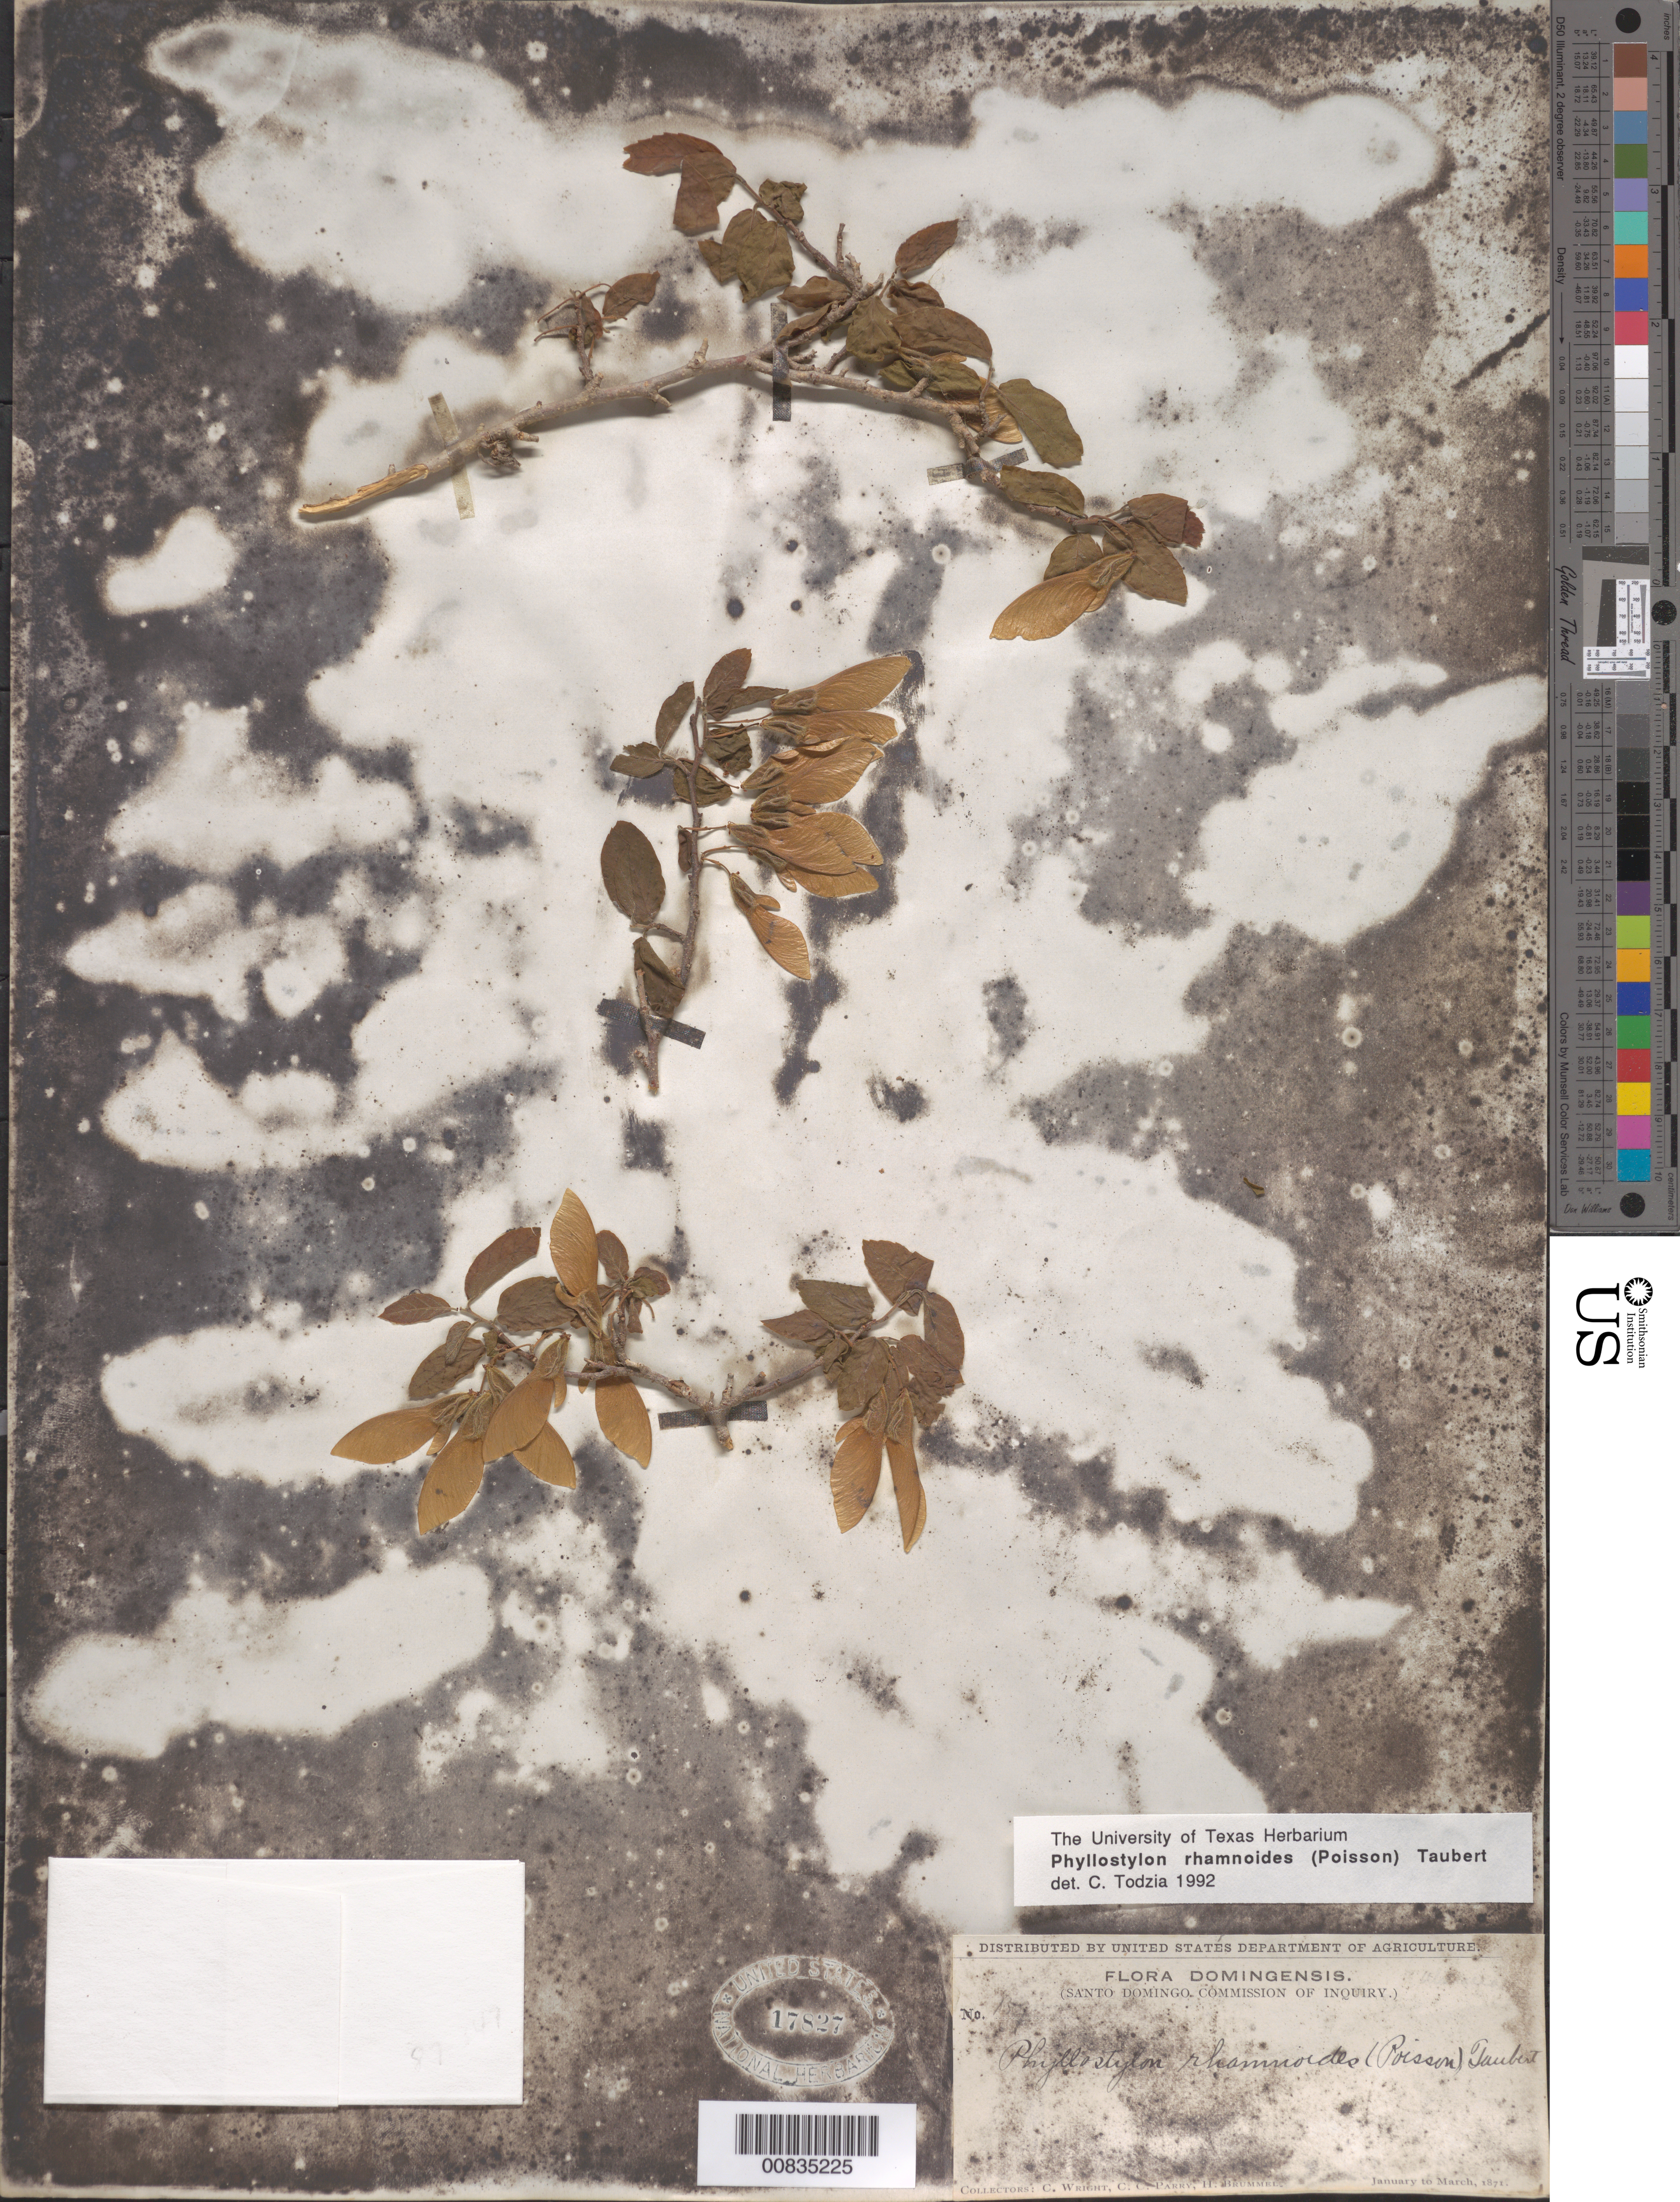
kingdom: Plantae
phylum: Tracheophyta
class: Magnoliopsida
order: Rosales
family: Ulmaceae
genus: Phyllostylon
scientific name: Phyllostylon rhamnoides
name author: (J. Poiss.) Taub.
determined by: Todzia, C. A., (TEX), University of Texas Austin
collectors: C. Wright, C. C. Parry & H. Brummel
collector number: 159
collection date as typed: Jan 1871 to -- Mar 1871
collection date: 1871-01/1871-03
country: Dominican Republic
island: Hispaniola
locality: Dominican Republic.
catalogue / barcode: US 17827